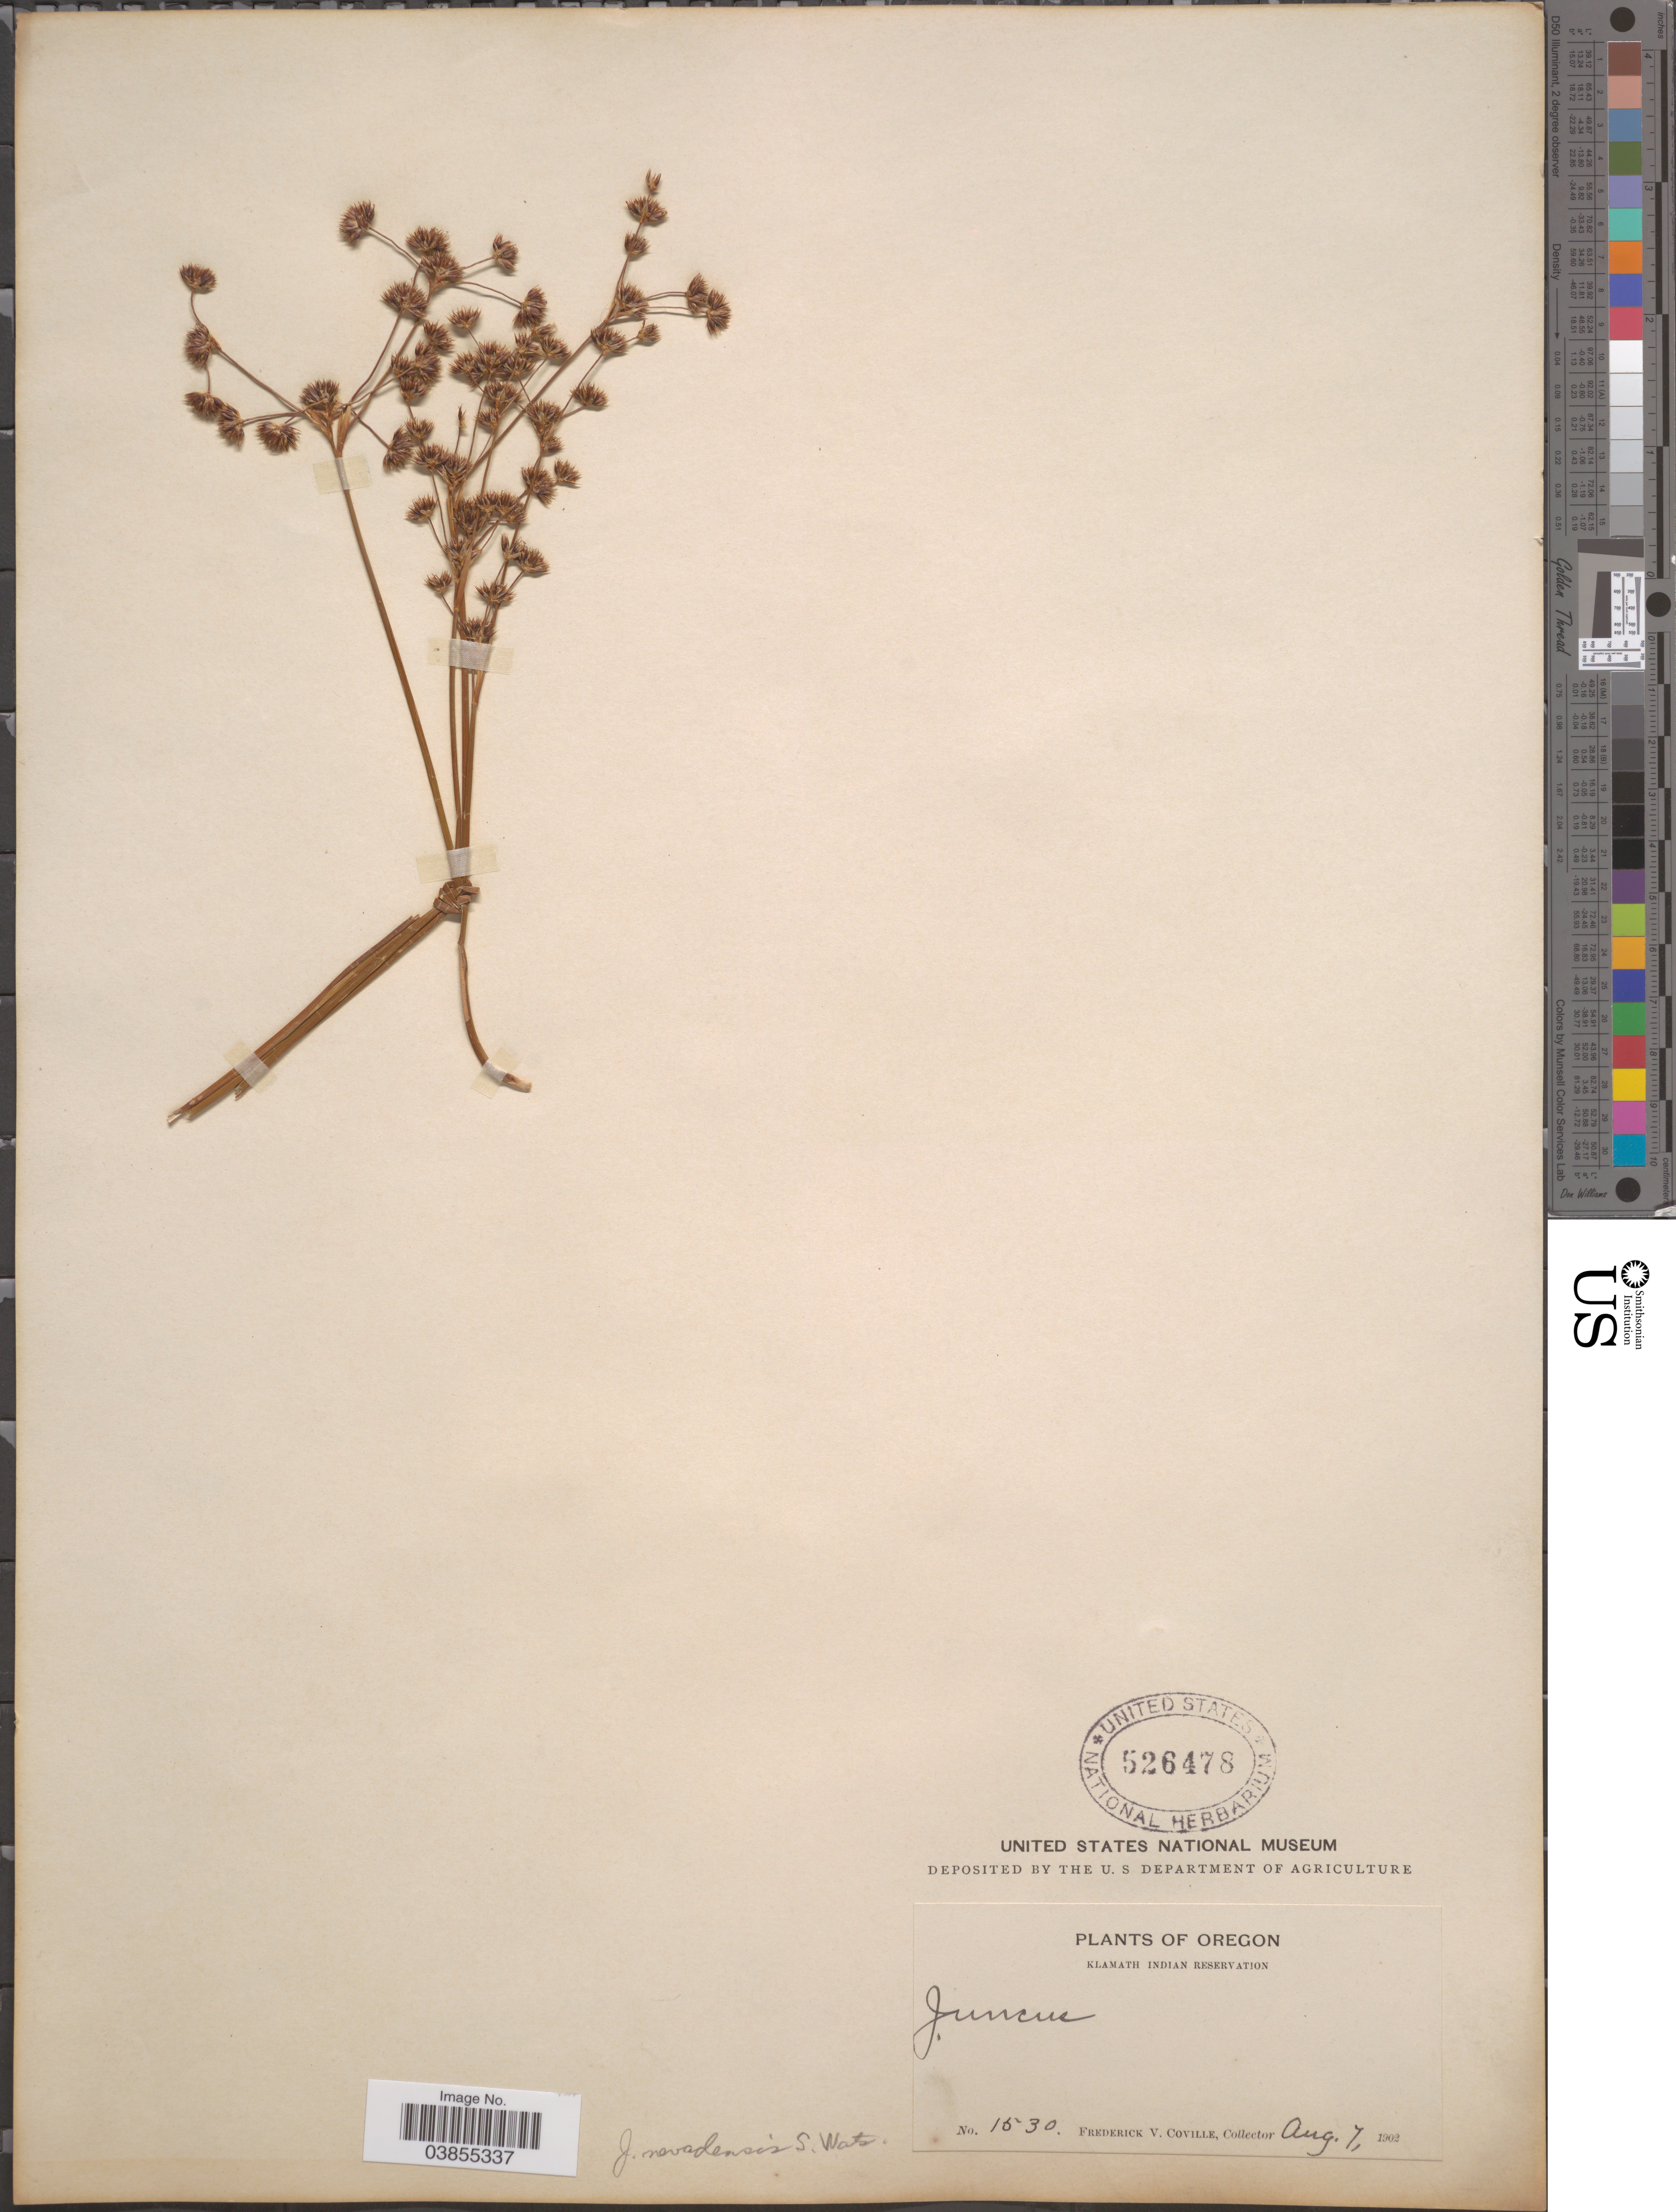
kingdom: Plantae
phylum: Tracheophyta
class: Liliopsida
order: Poales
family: Juncaceae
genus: Juncus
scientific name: Juncus nevadensis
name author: S. Watson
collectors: F. V. Coville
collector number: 1530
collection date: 1902-08-07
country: United States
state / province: Oregon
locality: Klamath Indian Reservation.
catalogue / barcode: US 526478